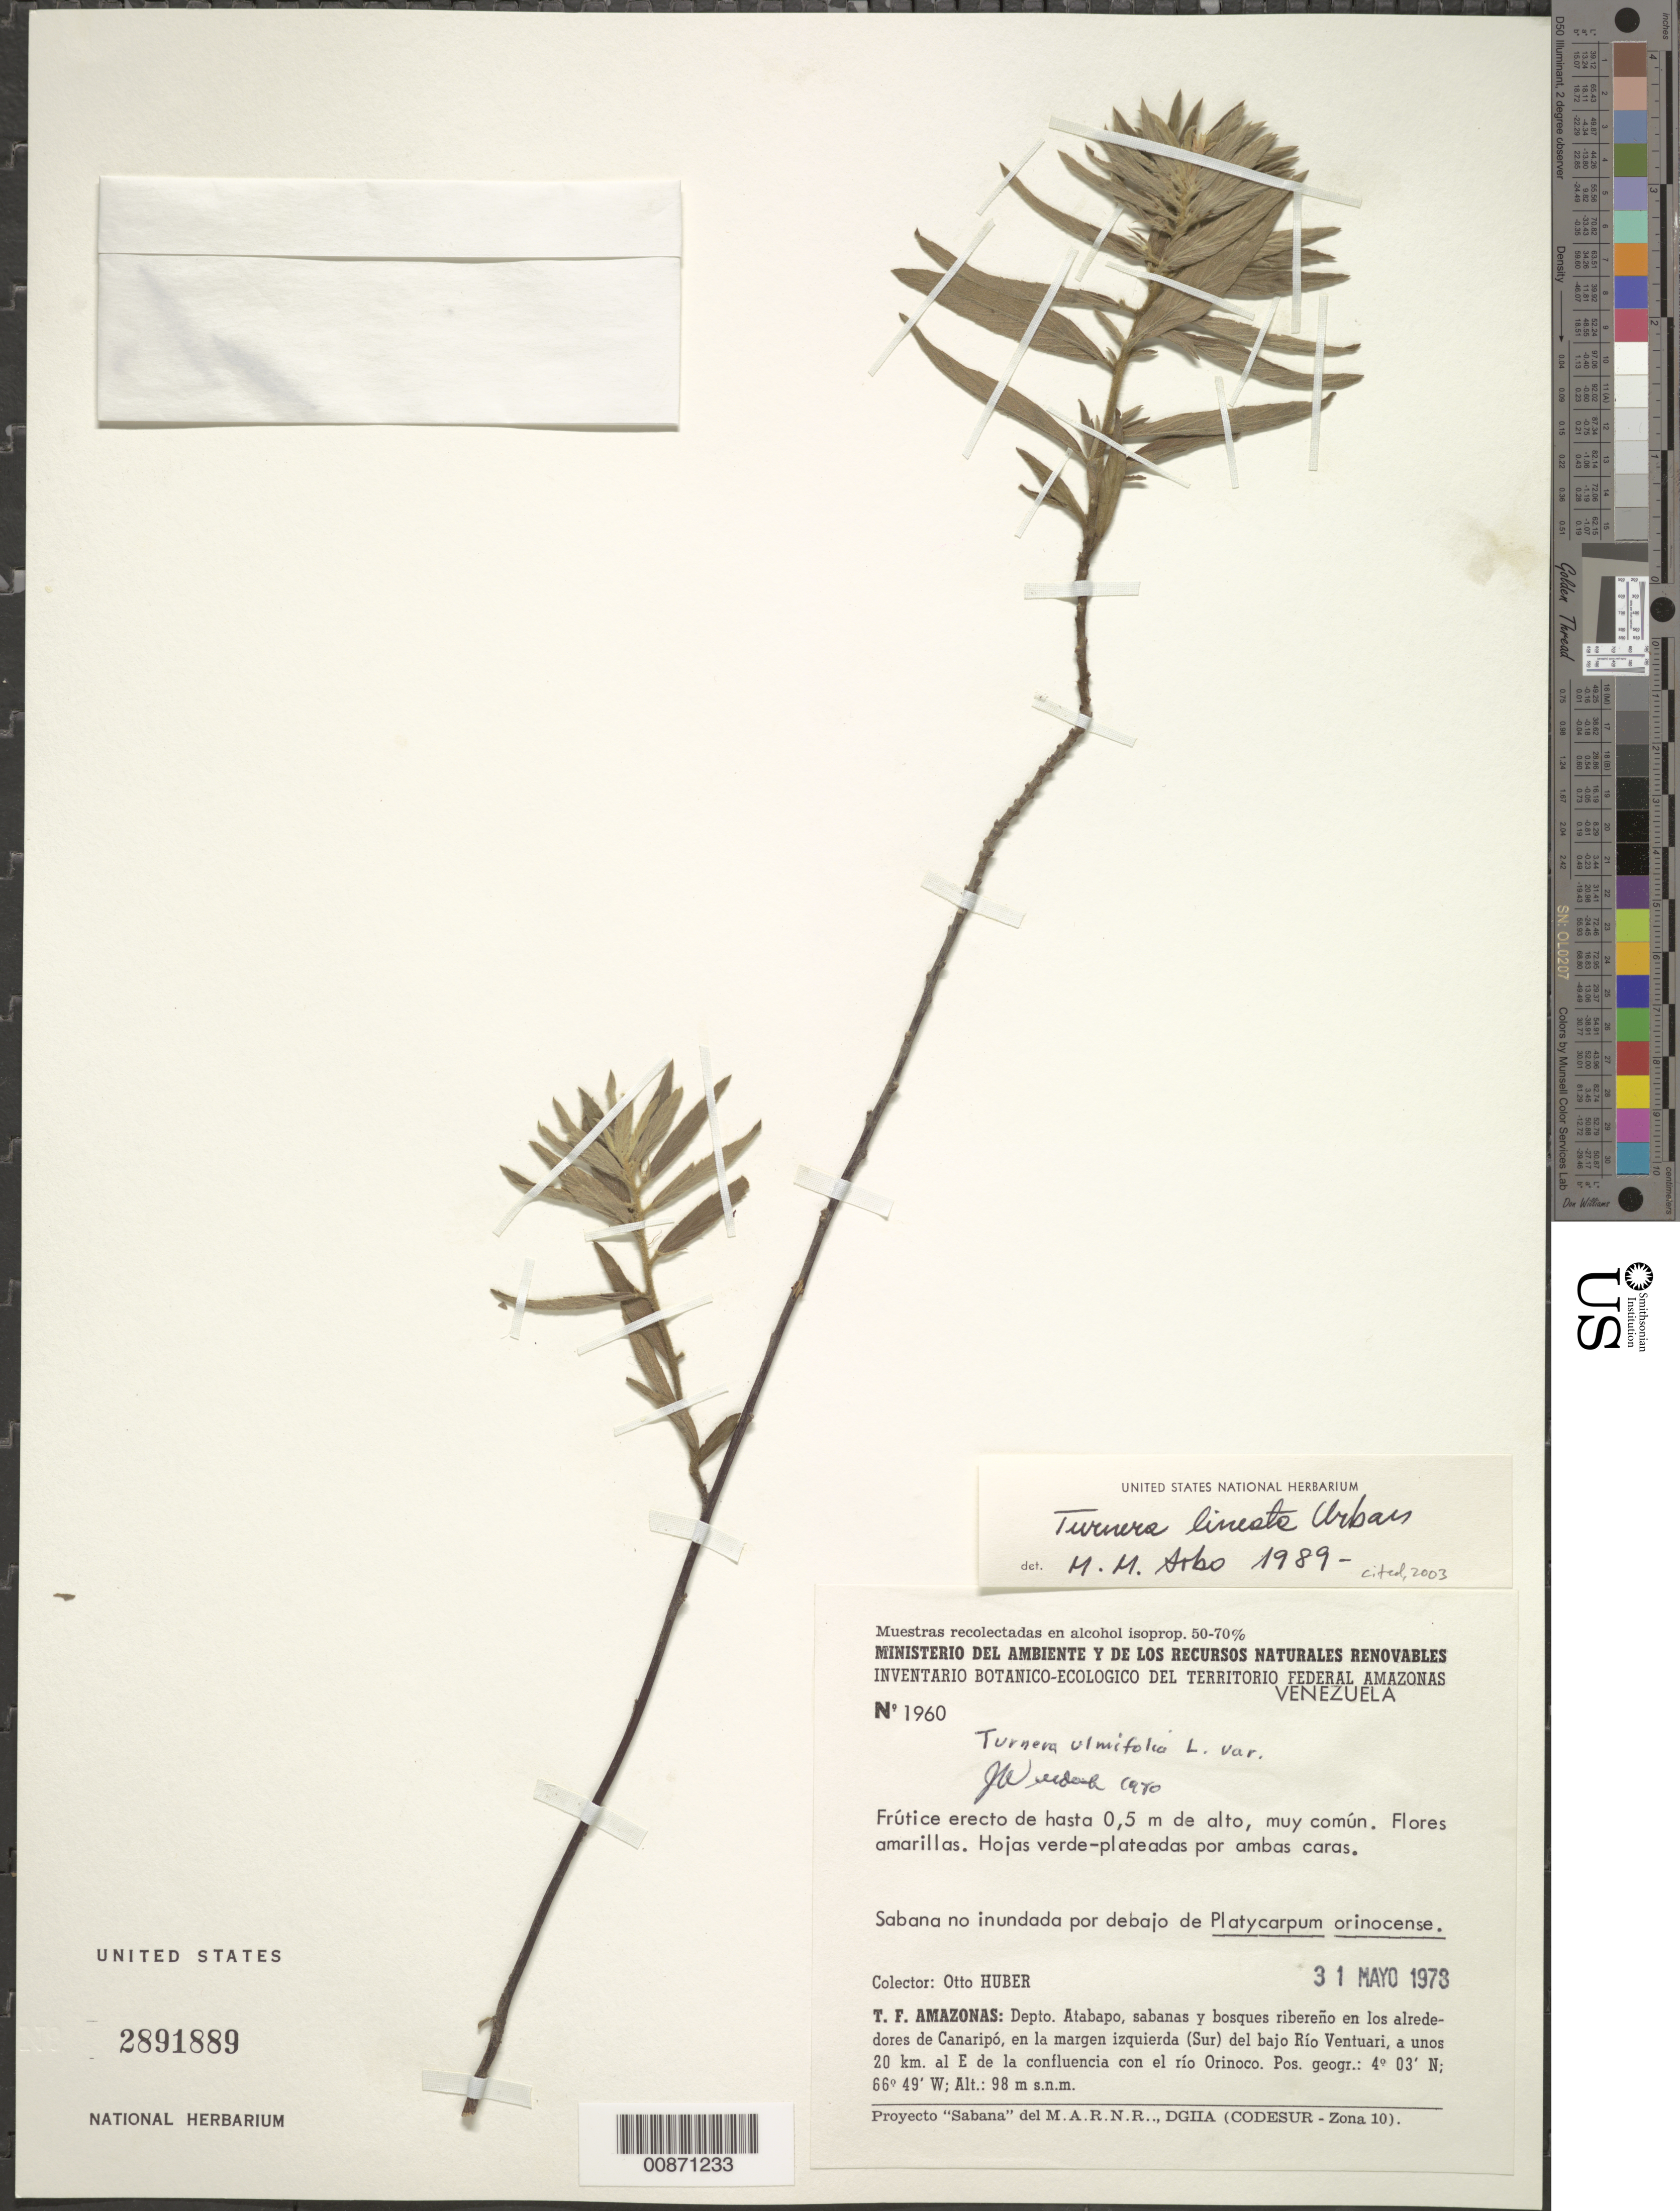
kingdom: Plantae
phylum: Tracheophyta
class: Magnoliopsida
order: Malpighiales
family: Turneraceae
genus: Turnera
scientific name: Turnera lineata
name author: Urb.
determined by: Arbo, M. M.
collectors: O. Huber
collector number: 1960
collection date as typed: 31-May-73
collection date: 1973-05-31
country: Venezuela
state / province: Amazonas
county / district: Atabapo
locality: Canaripó, S del Bajo Río Ventuari, 20 km E de la confluencia con el Río Orinoco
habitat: Sabana no inundada por debajo de Platycarpum orinocense; sabanas y bosques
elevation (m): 98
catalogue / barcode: US 2891889